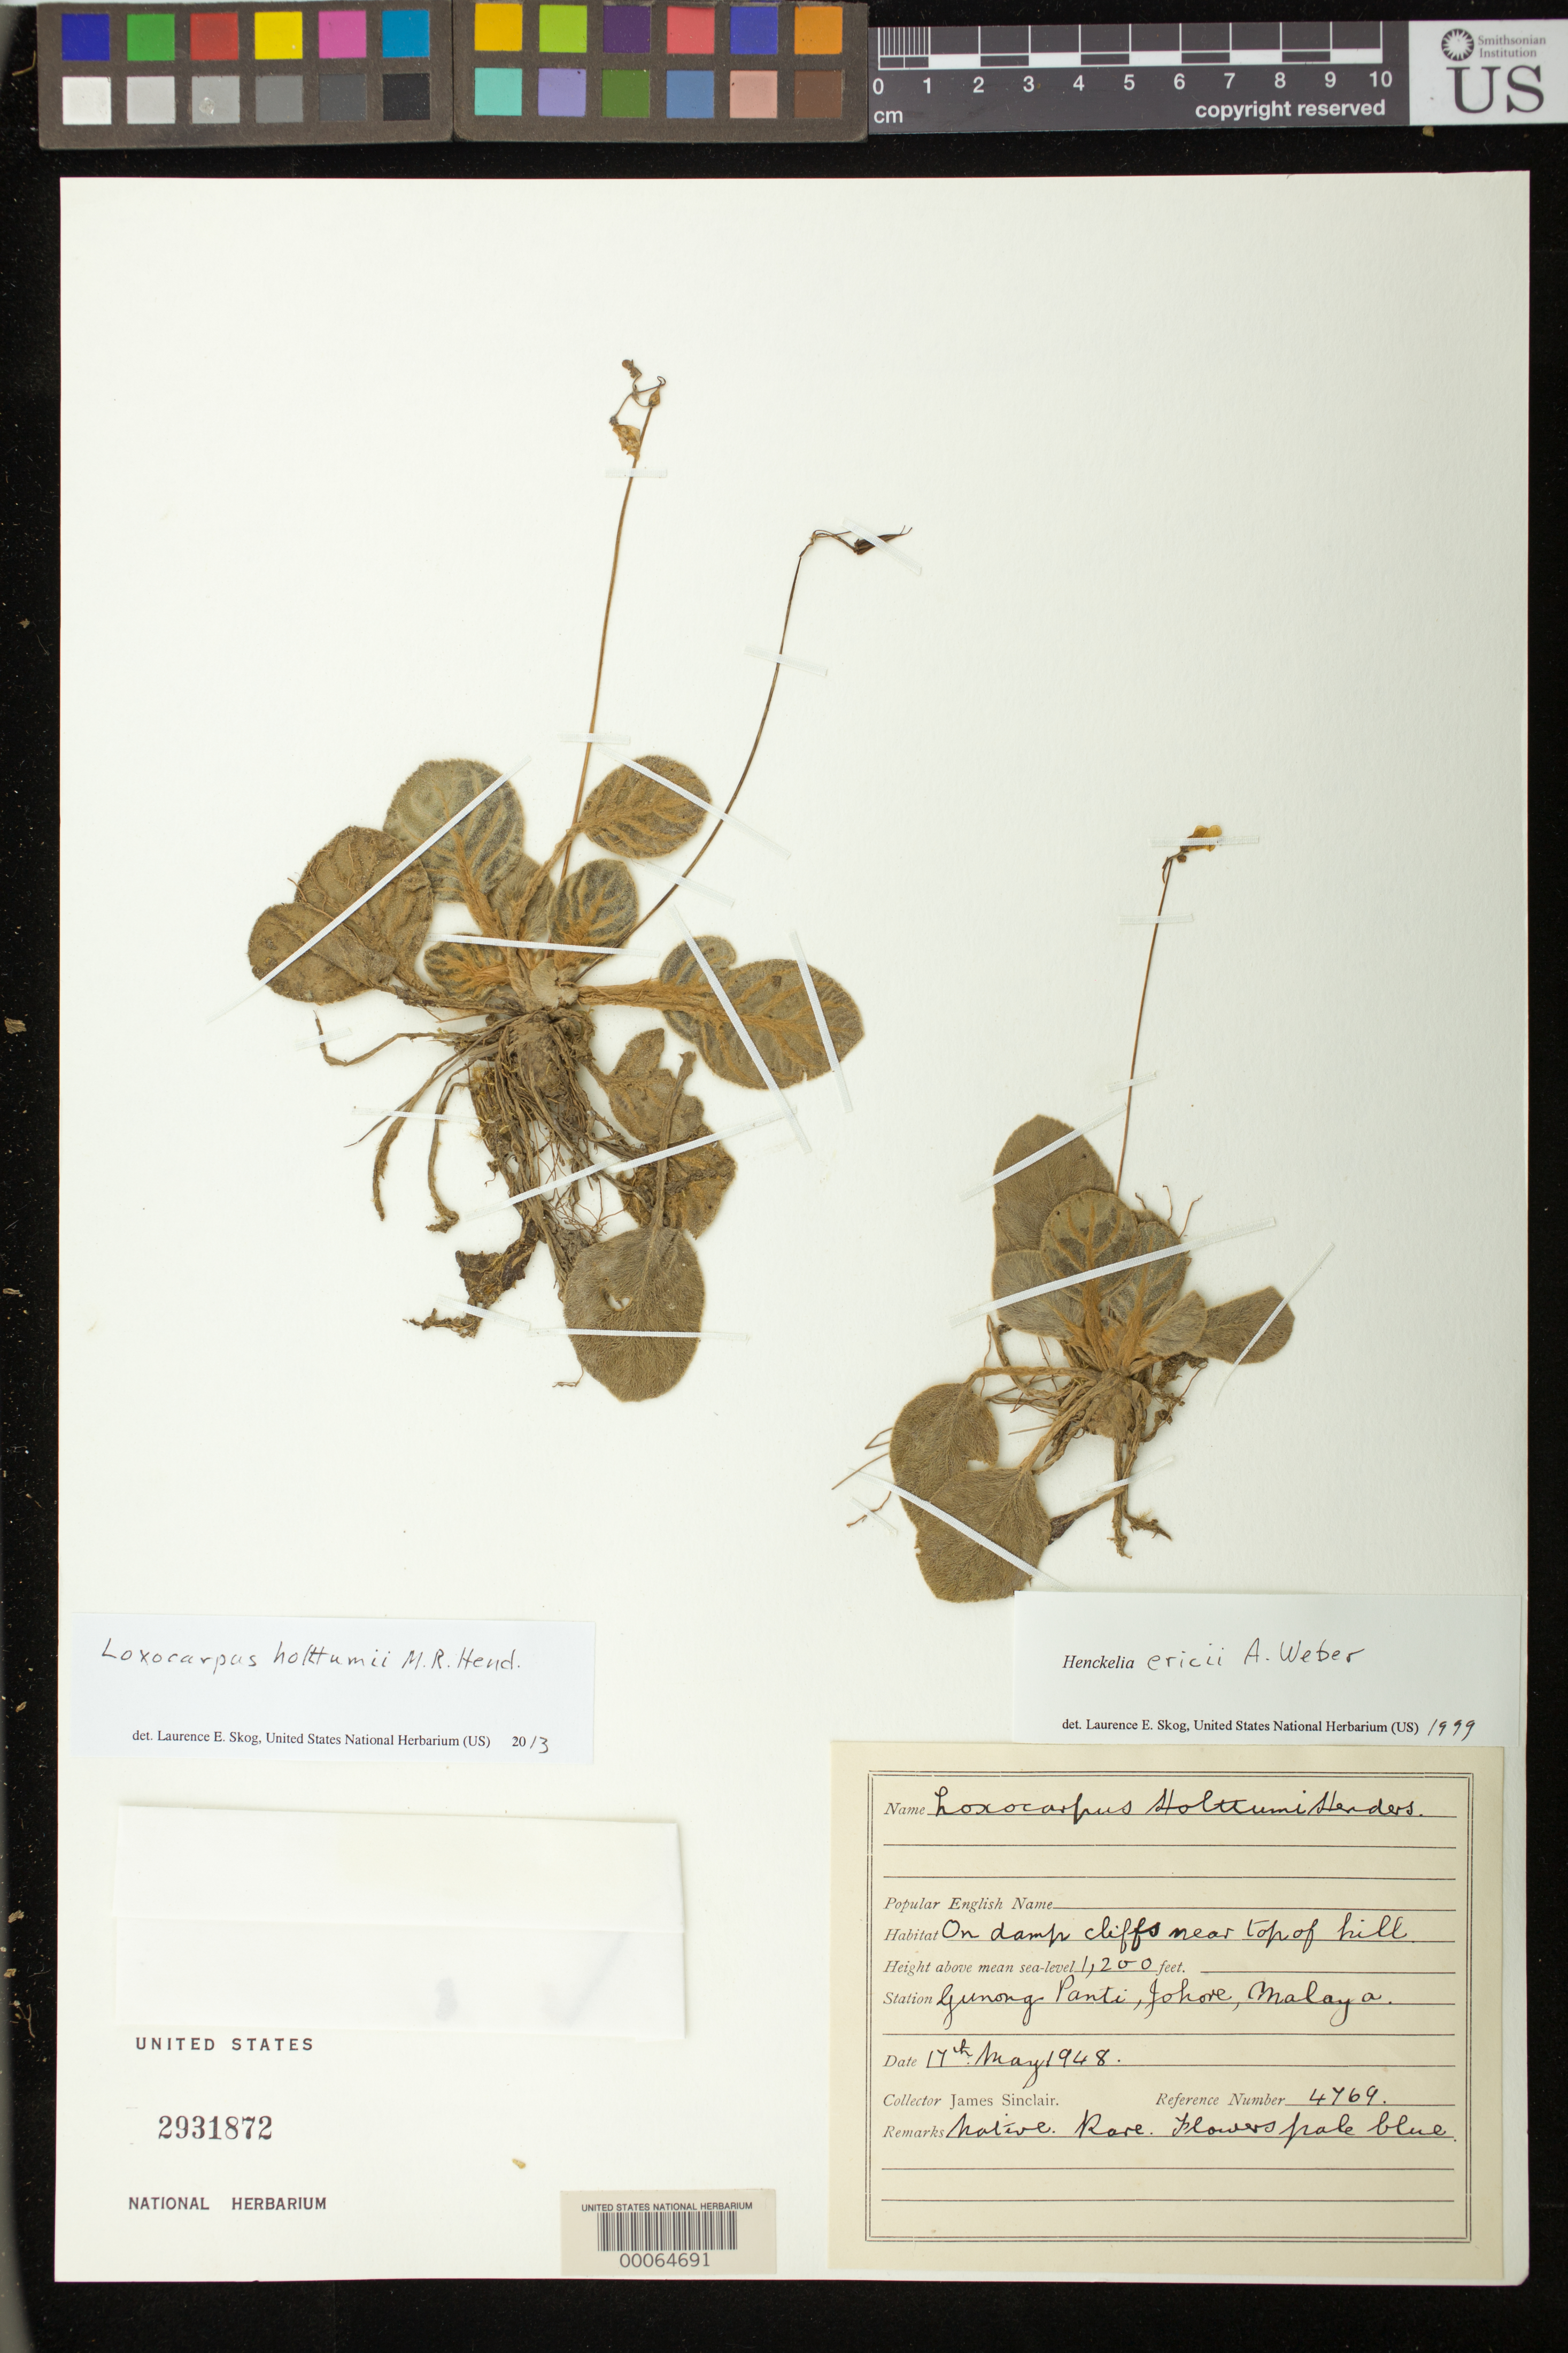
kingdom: Plantae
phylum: Tracheophyta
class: Magnoliopsida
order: Lamiales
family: Gesneriaceae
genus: Loxocarpus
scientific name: Loxocarpus holttumii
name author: M.R. Hend.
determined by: Skog, Laurence E.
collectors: J. Sinclair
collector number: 4769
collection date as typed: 17 May 1948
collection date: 1948-05-17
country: Malaysia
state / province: Johor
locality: Johore, Gunong panti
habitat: On damp cliffs near top of hill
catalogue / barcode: US 2931872